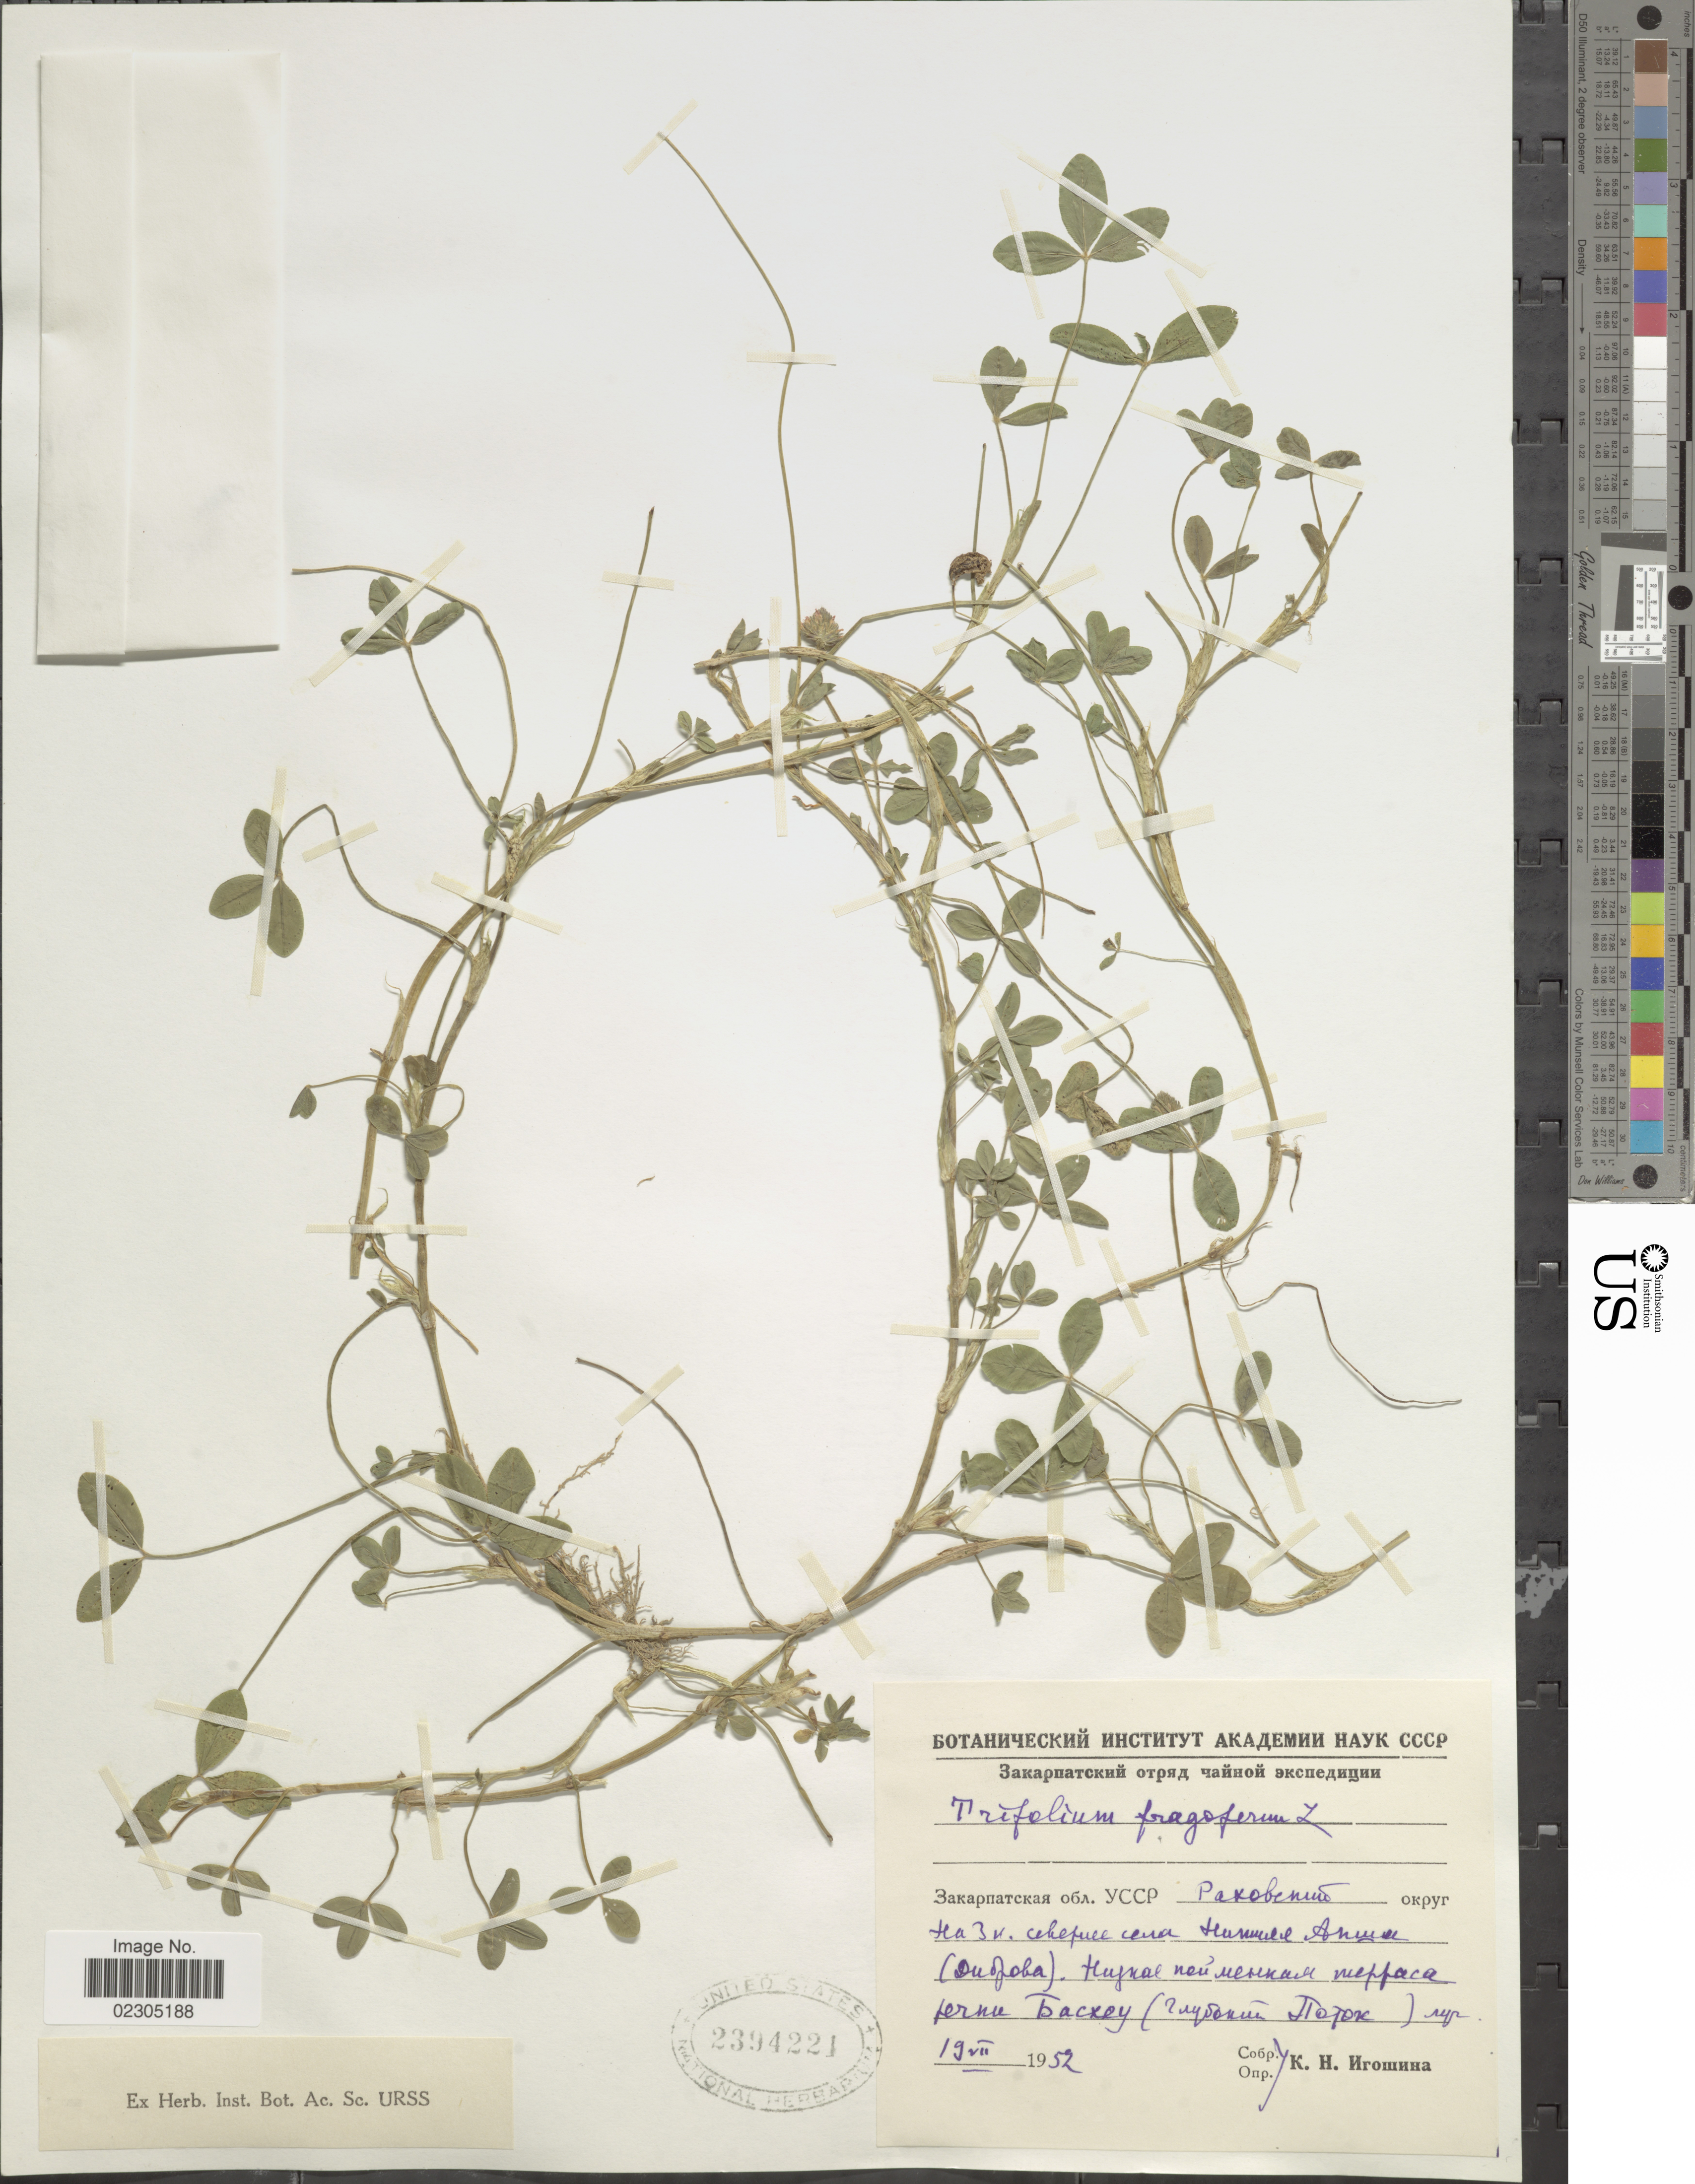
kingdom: Plantae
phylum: Tracheophyta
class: Magnoliopsida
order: Fabales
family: Fabaceae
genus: Trifolium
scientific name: Trifolium fragiferum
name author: L.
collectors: K. Igoshina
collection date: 1952-07-19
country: Ukraine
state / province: Zakarpattya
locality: Rahovsky okrug, N of Dubrova village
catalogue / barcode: US 2394221